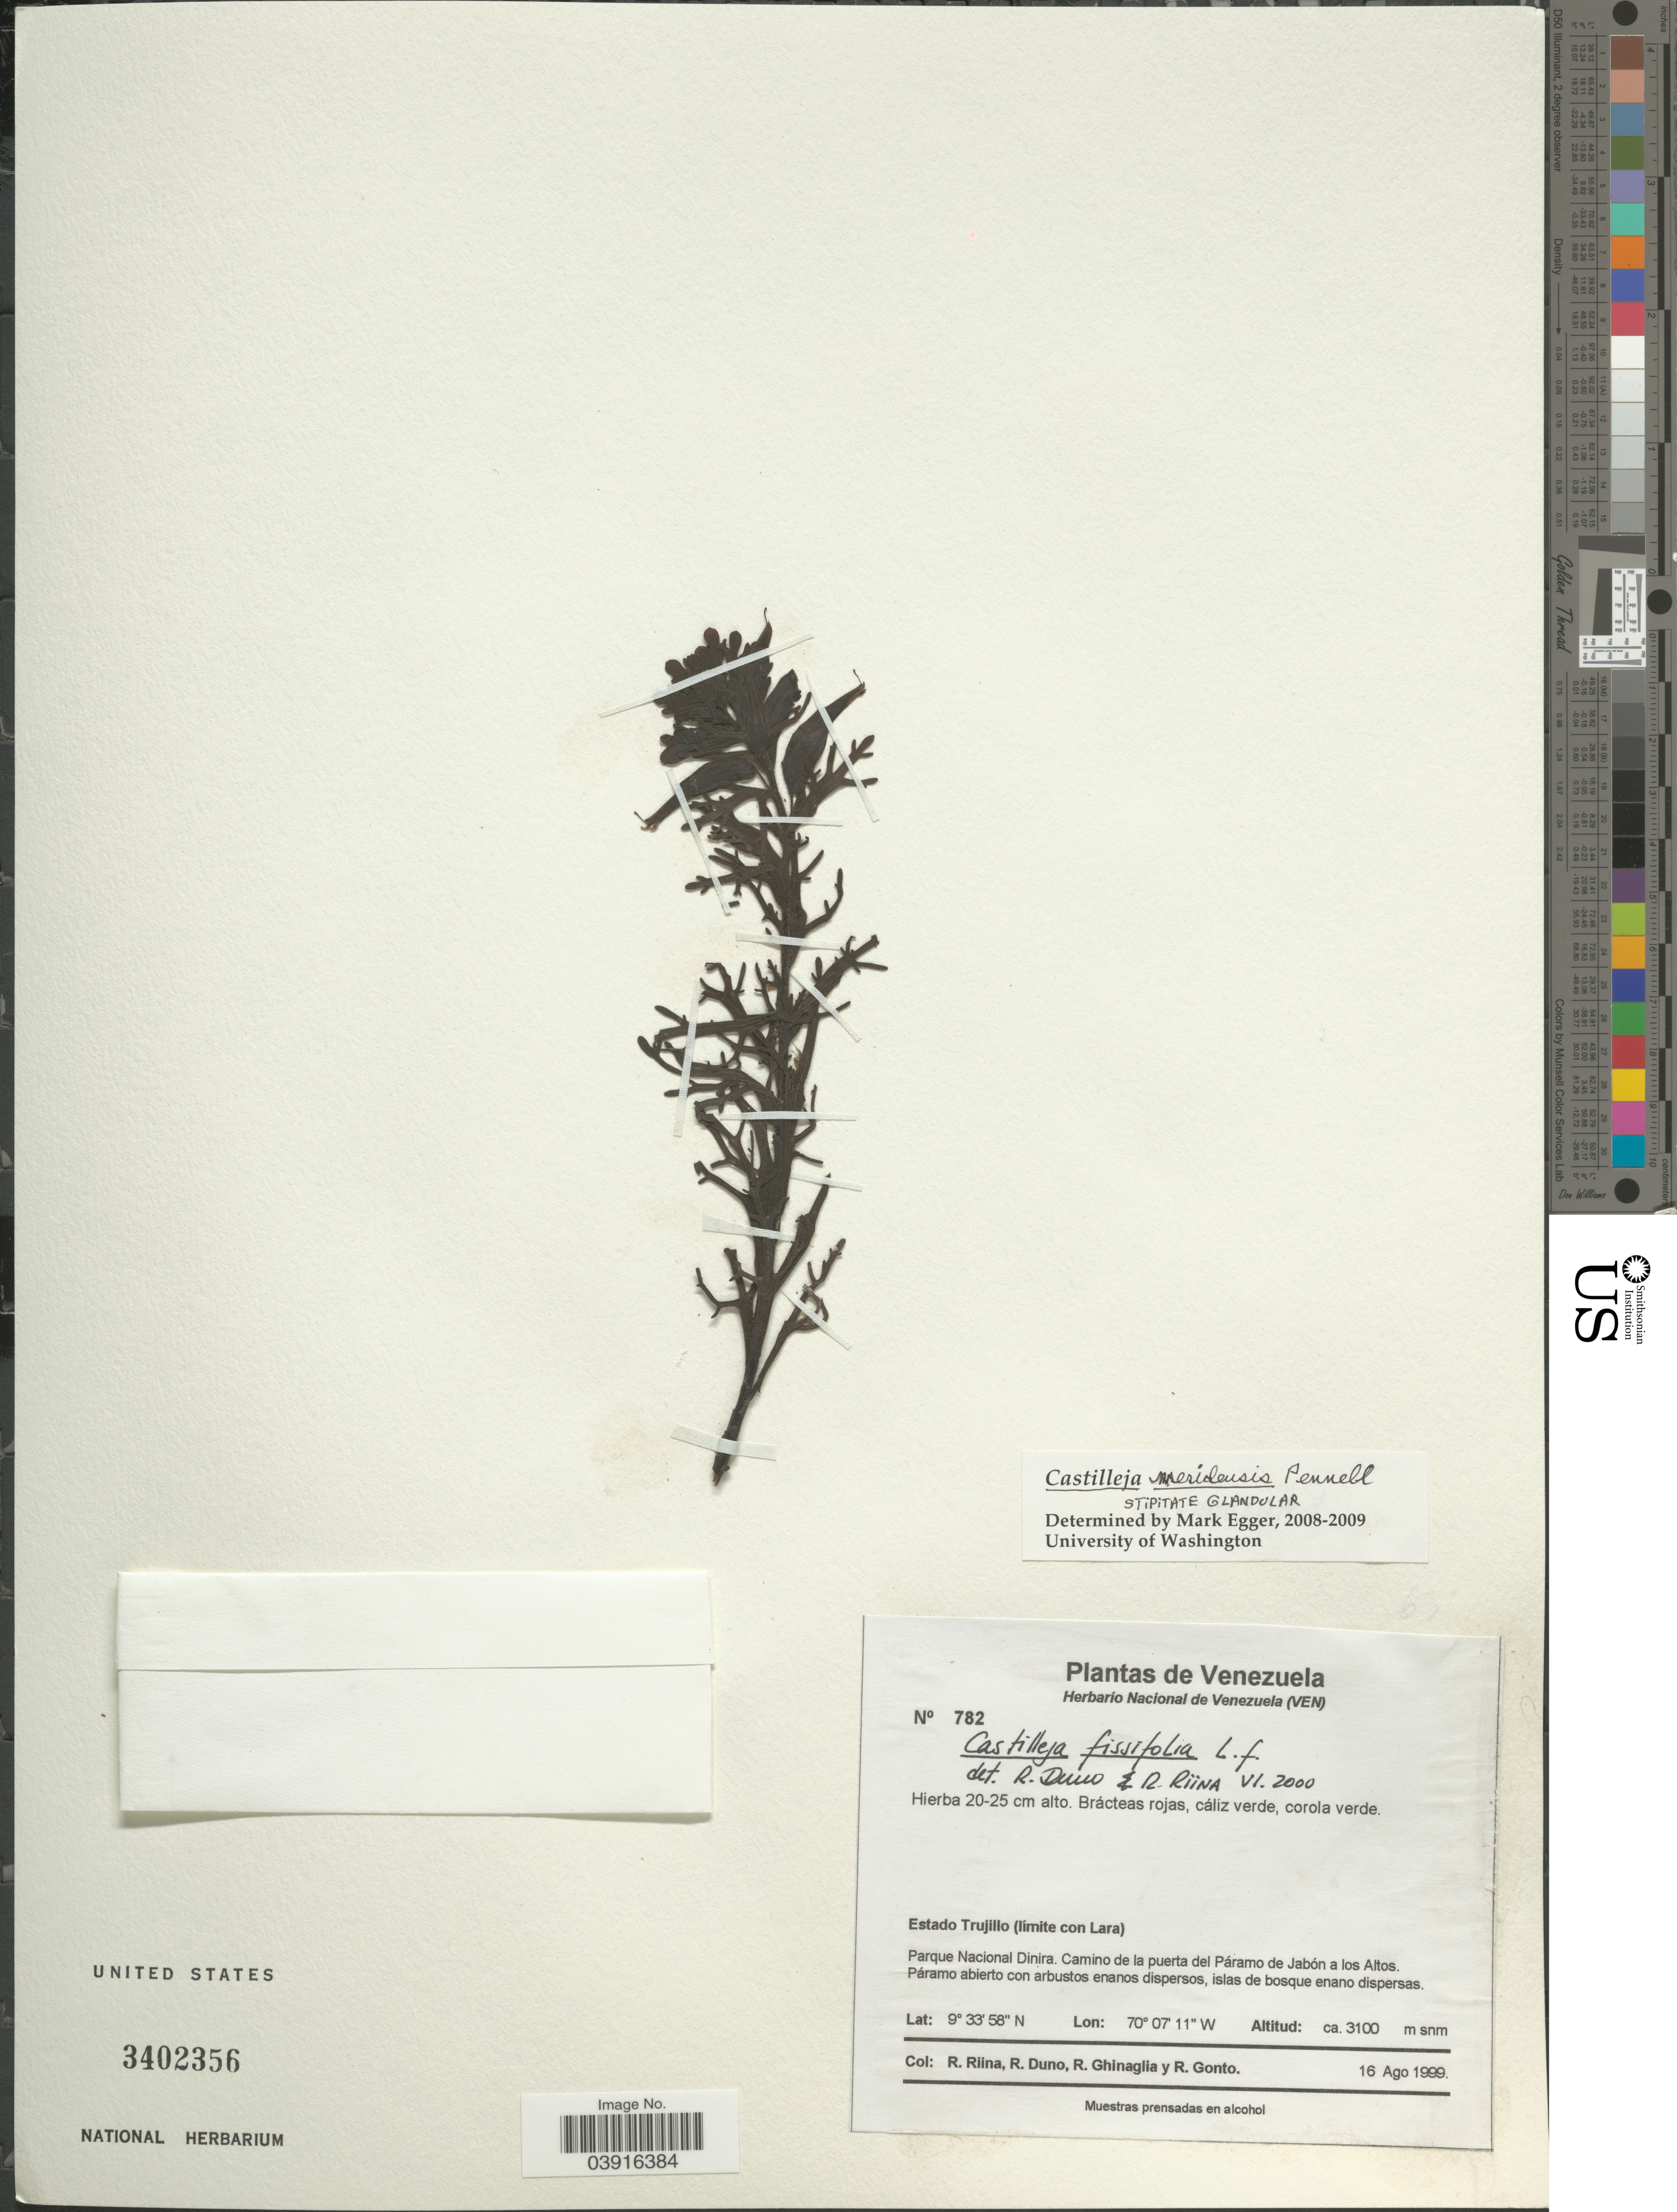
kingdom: Plantae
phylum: Tracheophyta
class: Magnoliopsida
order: Lamiales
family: Orobanchaceae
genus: Castilleja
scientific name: Castilleja meridensis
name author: Pennell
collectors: R. Riina, R. Duno, R. Ghinaglia & R. Gonto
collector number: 782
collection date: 1999-08-16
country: Venezuela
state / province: Trujillo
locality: Estado Trujillo (límite con Lara). Parque Nacional Dinira. Camino de la puerta del Páramo de Jabón a los Altos.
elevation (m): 3100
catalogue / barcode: US 3402356